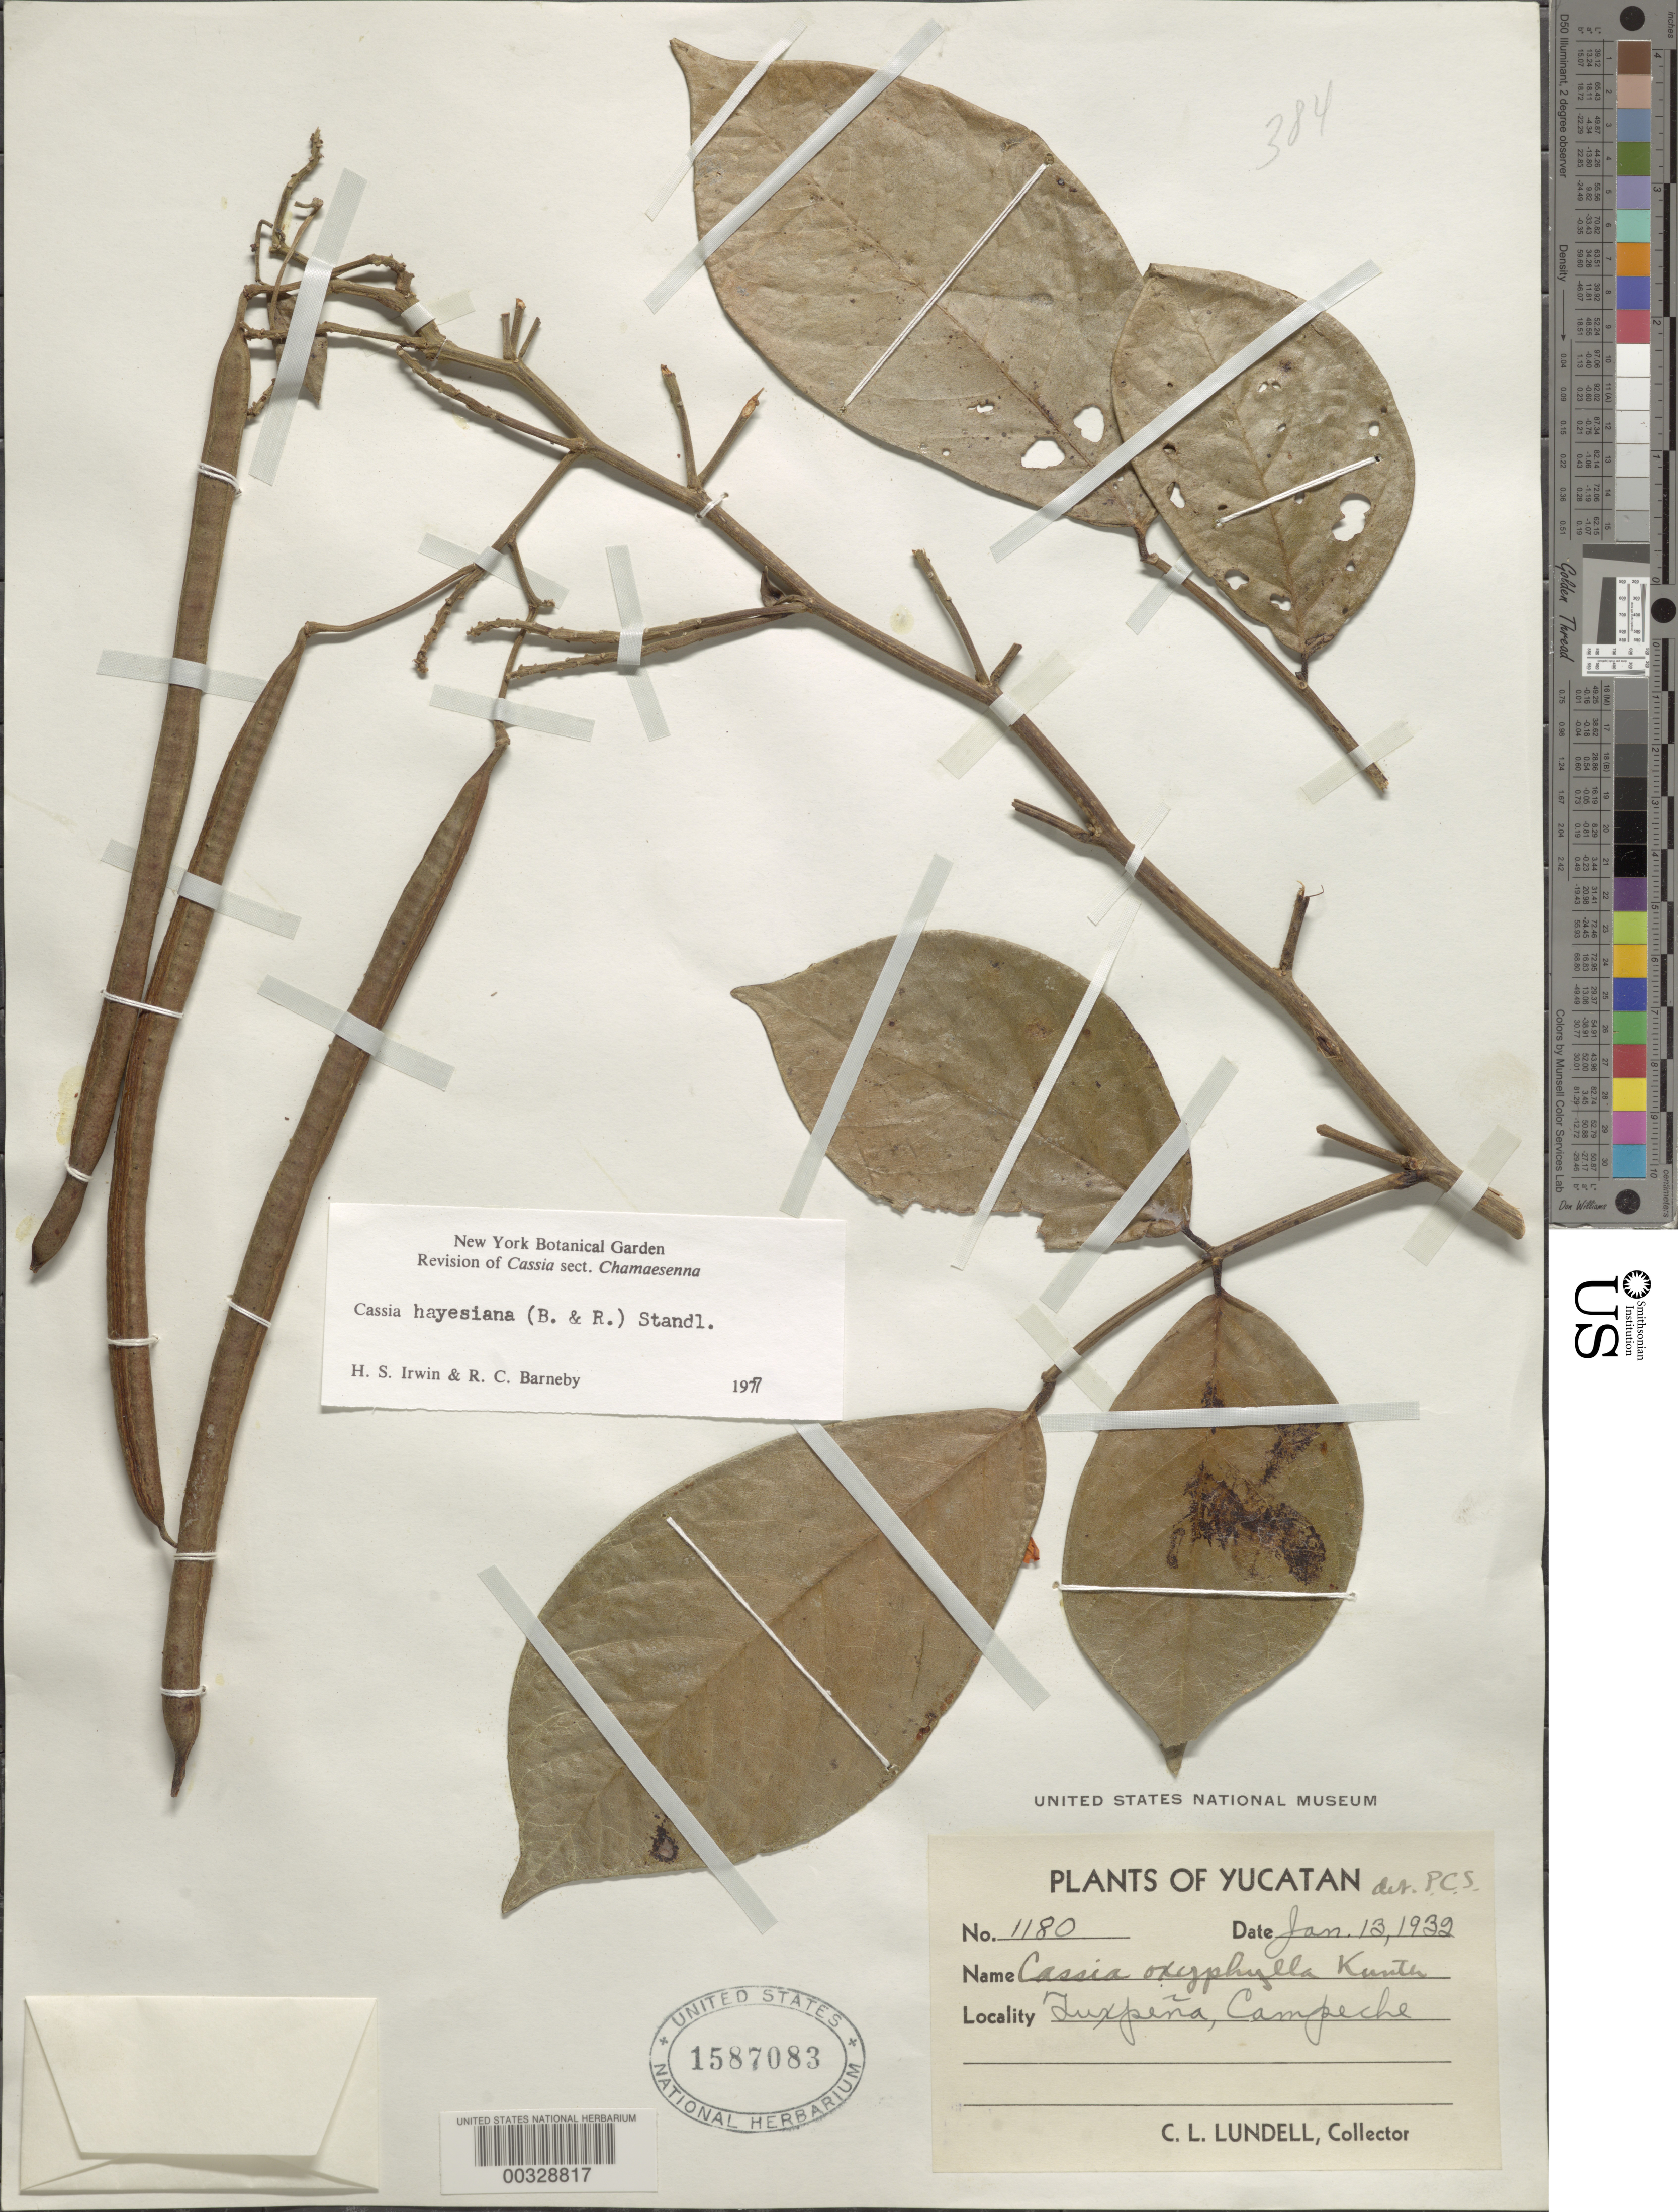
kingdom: Plantae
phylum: Tracheophyta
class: Magnoliopsida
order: Fabales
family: Fabaceae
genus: Senna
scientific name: Senna hayesiana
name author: (Britton & Rose) H.S. Irwin & Barneby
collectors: C. L. Lundell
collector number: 1180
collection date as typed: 13 Jan 1932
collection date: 1932-01-13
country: Mexico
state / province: Campeche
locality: Tuxpena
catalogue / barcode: US 1587083